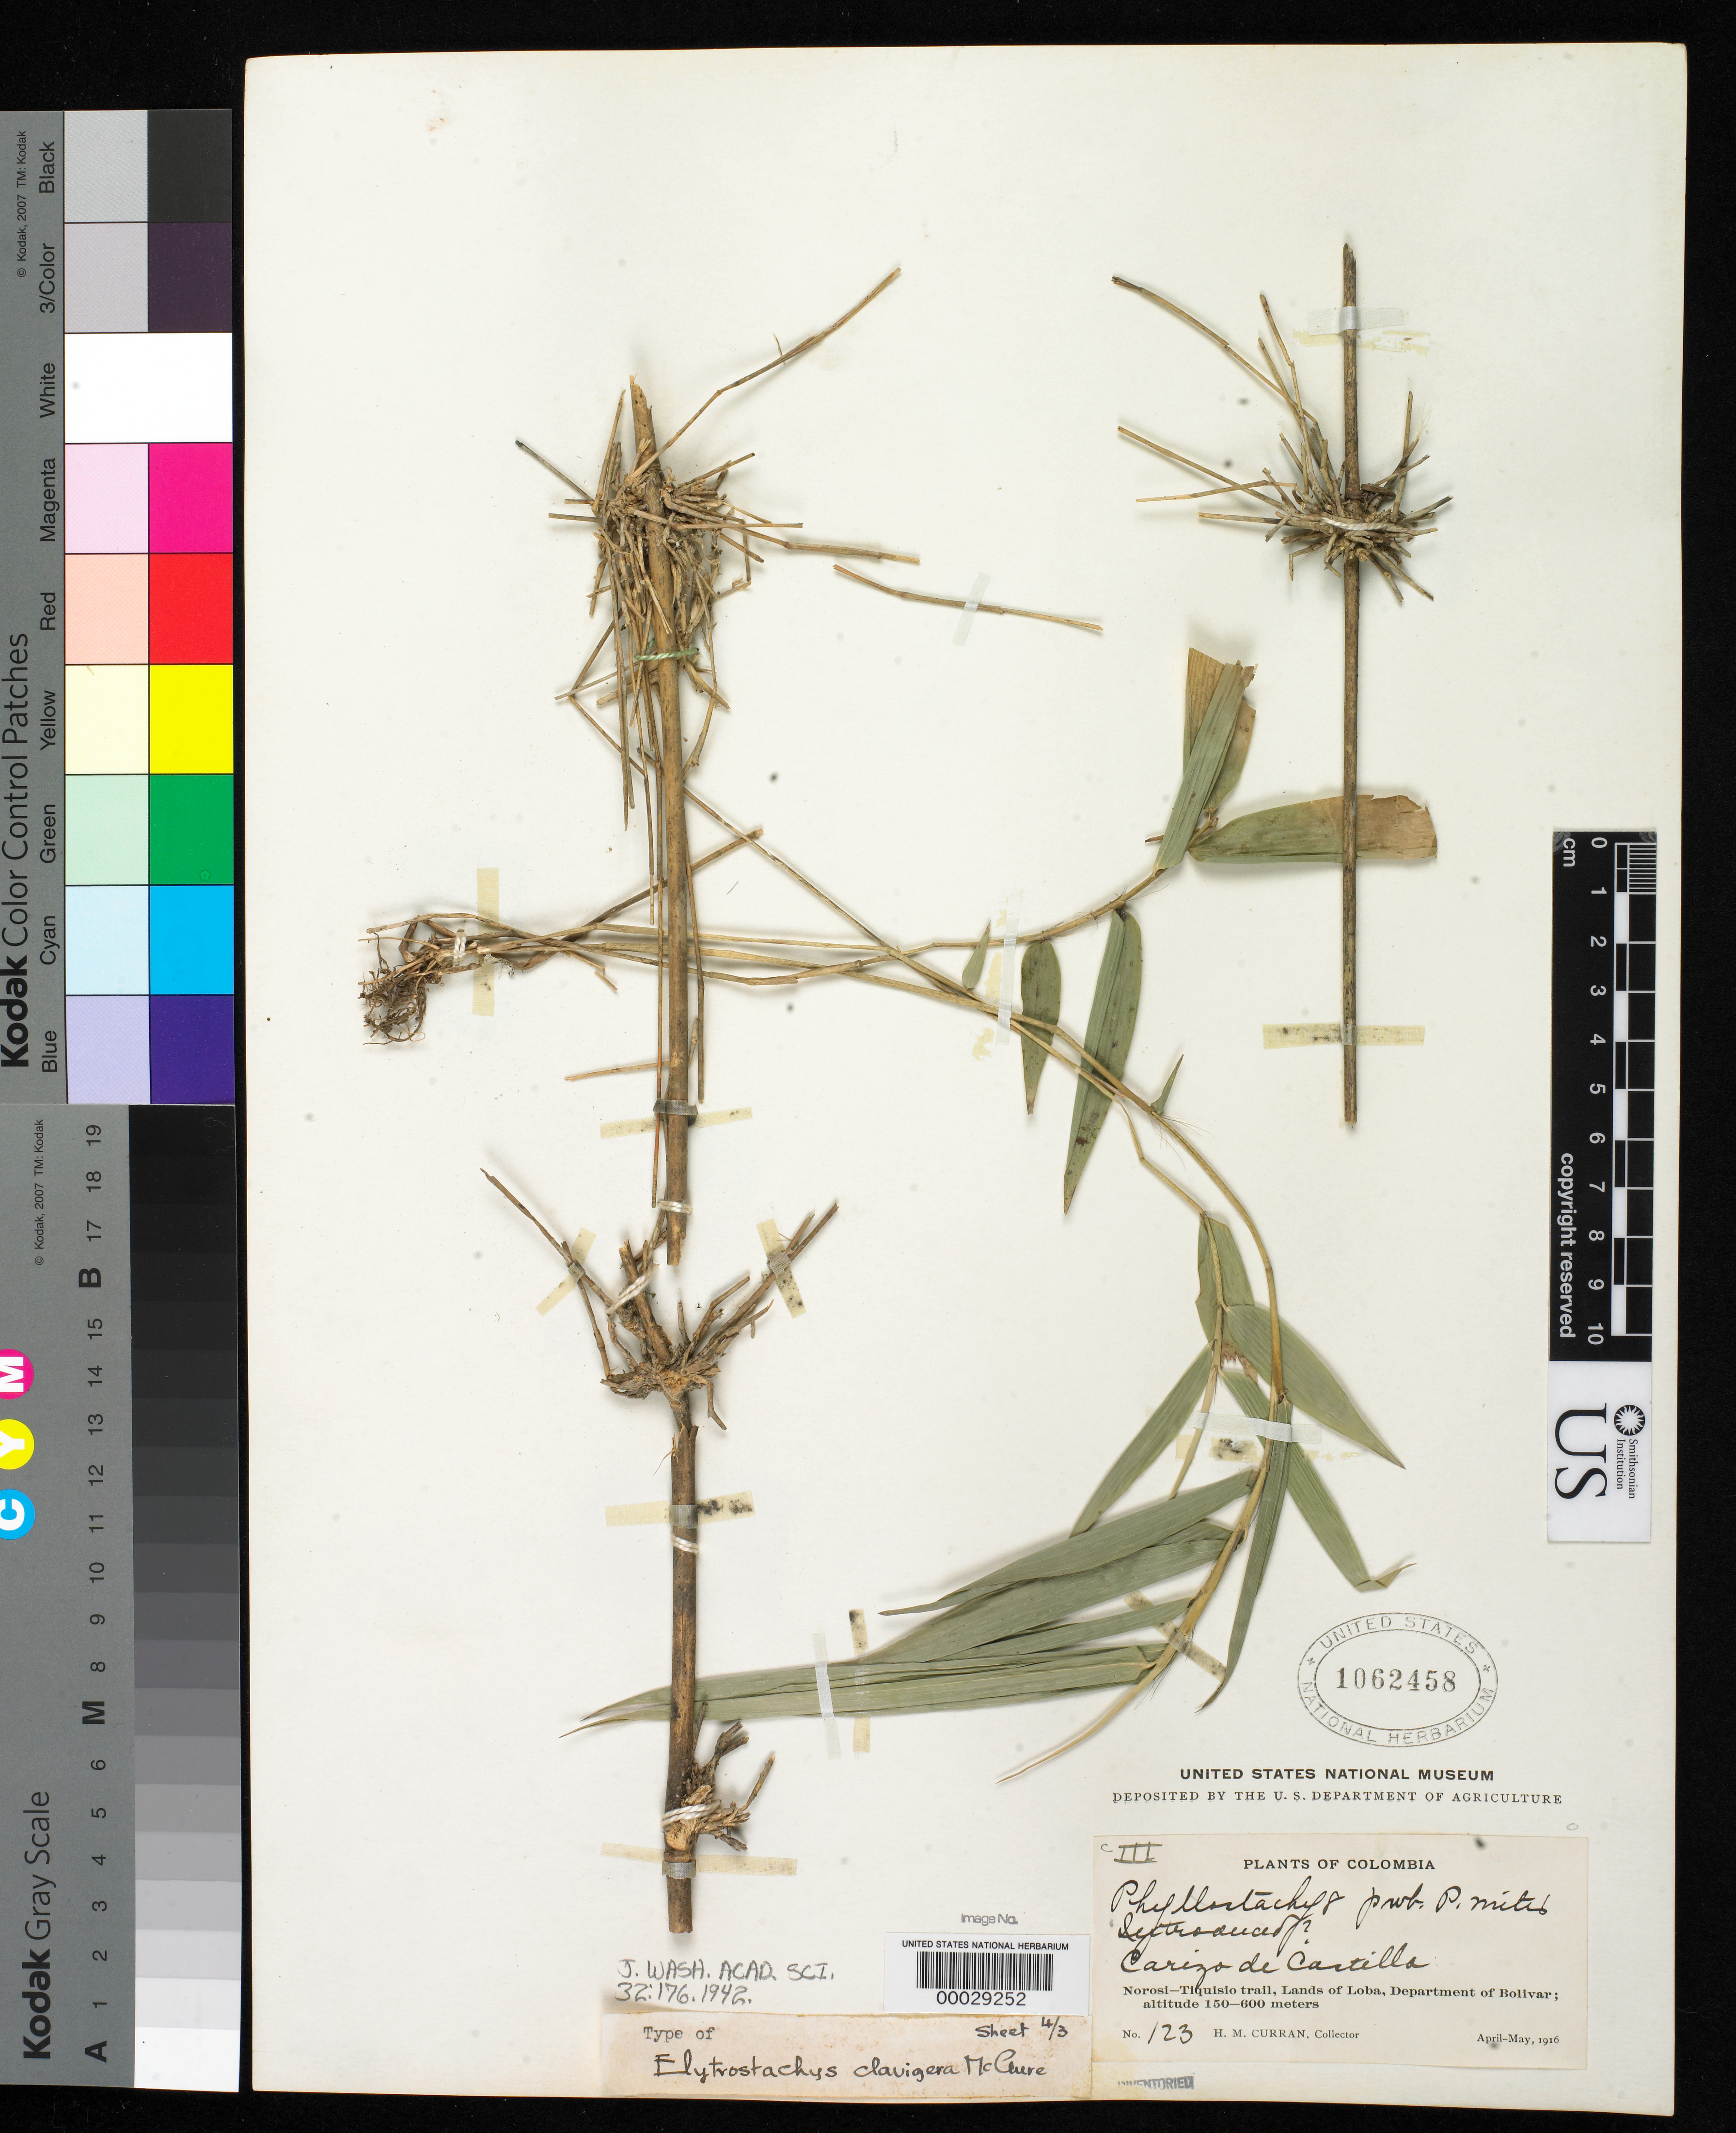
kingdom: Plantae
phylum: Tracheophyta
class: Liliopsida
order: Poales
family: Poaceae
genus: Elytrostachys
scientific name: Elytrostachys clavigera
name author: McClure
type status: Holotype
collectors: H. M. Curran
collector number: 123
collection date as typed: Apr 1916 or -- May 1916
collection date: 1916-04 or 1916-05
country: Colombia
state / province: Bolívar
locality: Norosi-Tiquisio Trail, Lands of Loba.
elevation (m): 150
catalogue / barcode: US 1062458